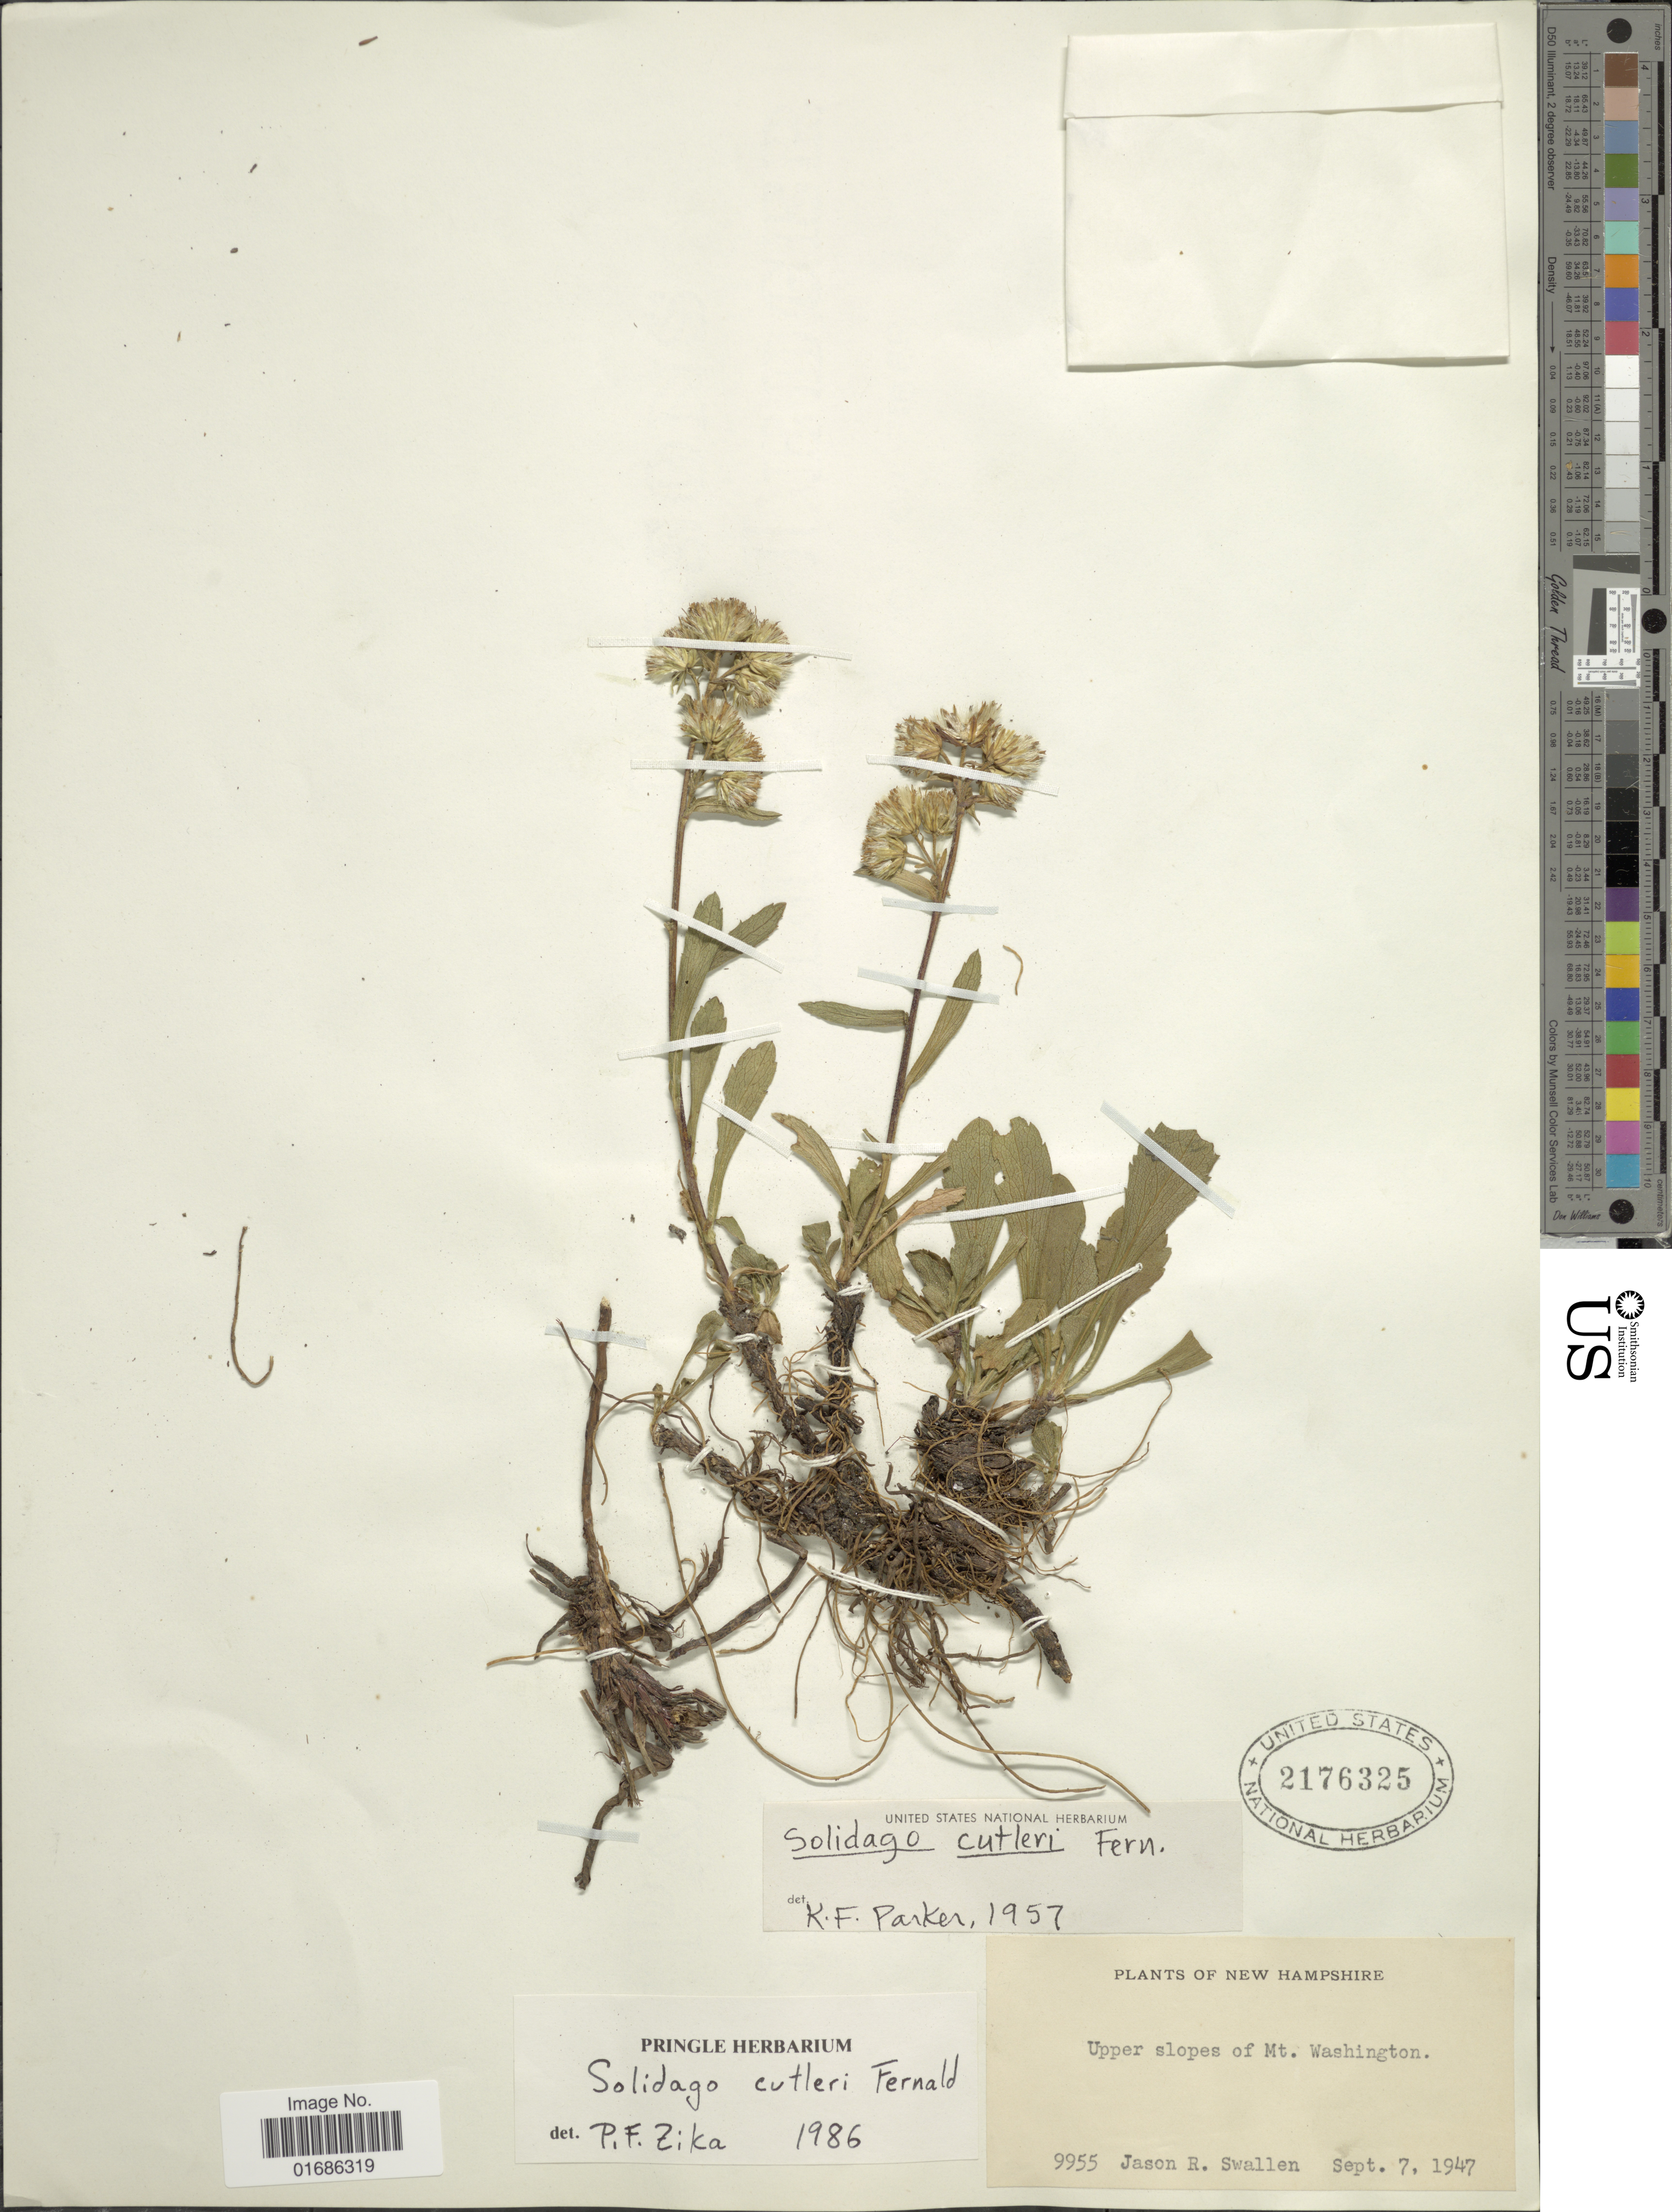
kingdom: Plantae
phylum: Tracheophyta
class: Magnoliopsida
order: Asterales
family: Asteraceae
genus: Solidago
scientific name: Solidago cutleri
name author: Fernald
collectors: J. R. Swallen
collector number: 9955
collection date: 1947-09-07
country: United States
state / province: Washington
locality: Upper slopes of Mt Washington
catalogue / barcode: US 2176325